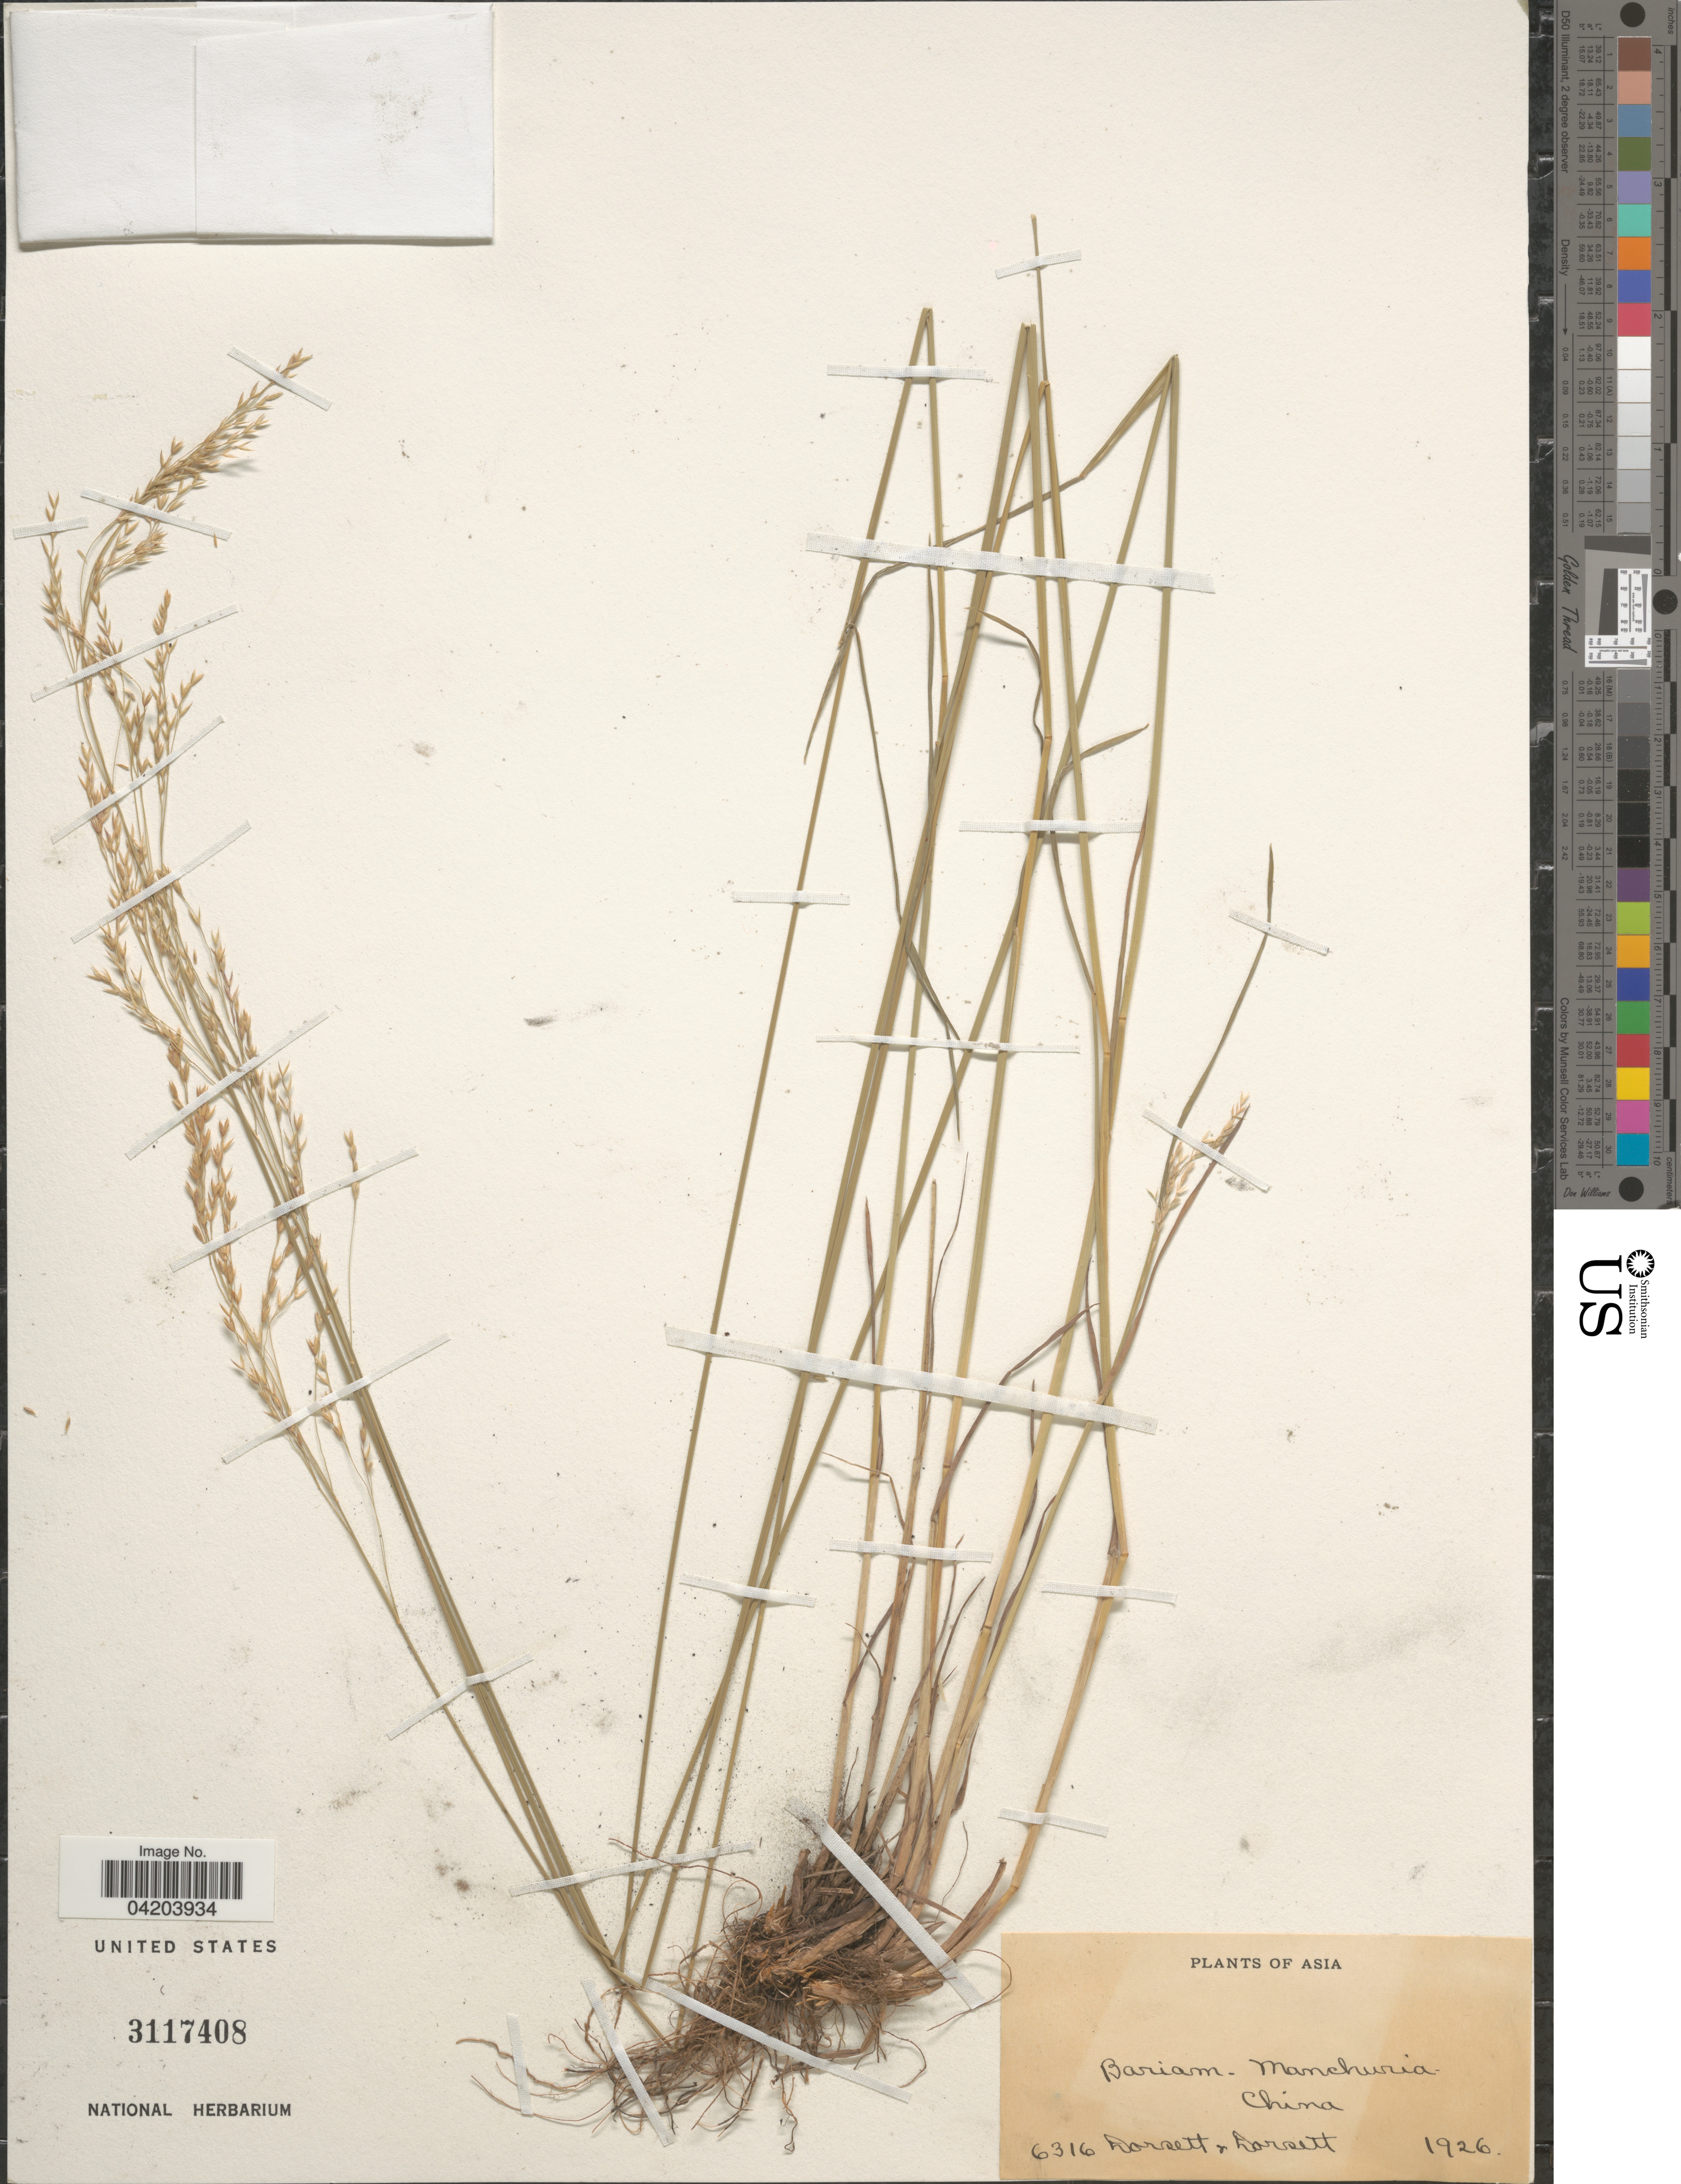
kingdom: Plantae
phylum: Tracheophyta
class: Liliopsida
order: Poales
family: Poaceae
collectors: -- Dorsett & -- Dorsett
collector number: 6316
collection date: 1926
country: China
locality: Bariam- Manchuria.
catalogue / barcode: US 3117408